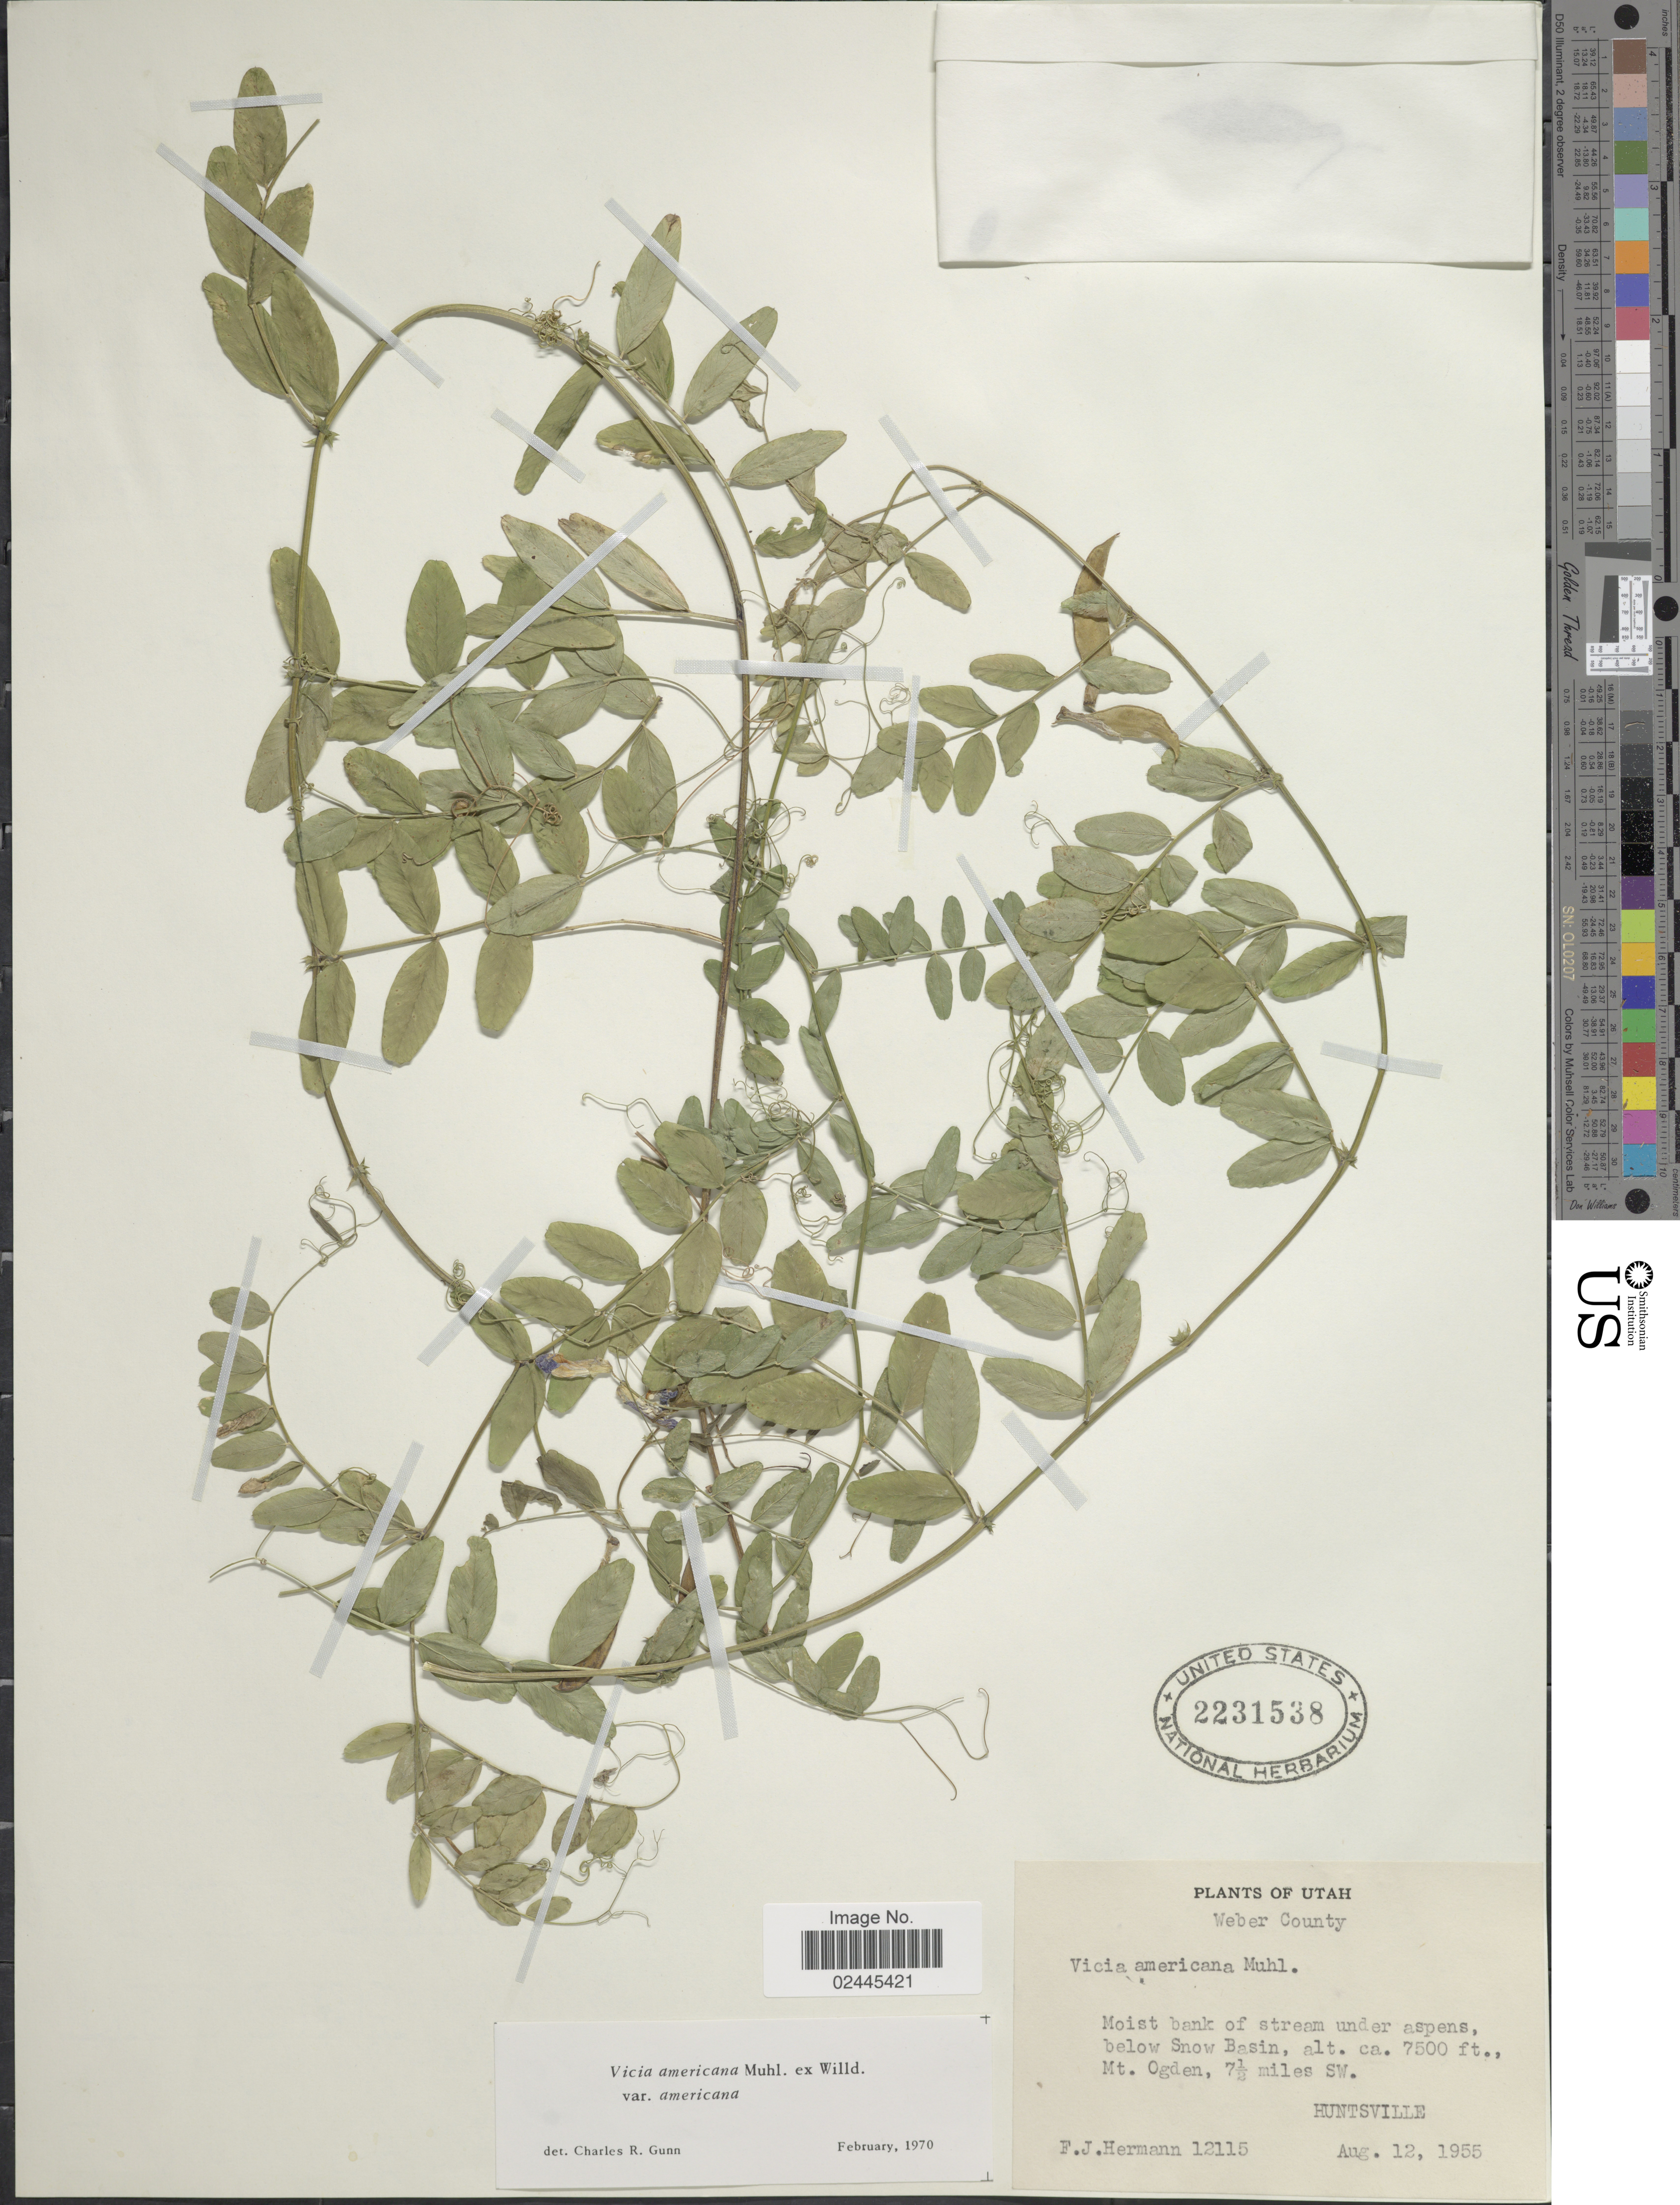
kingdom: Plantae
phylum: Tracheophyta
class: Magnoliopsida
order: Fabales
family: Fabaceae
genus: Vicia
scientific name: Vicia americana var. americana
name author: Muhl. ex Willd.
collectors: F. J. Hermann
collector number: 12115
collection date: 1955-08-12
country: United States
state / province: Utah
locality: Weber County. Moist bank of stream under aspens, below Snow Basin. Mt. Ogden, 7½ miles SW. Huntsville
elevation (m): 2286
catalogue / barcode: US 2231538